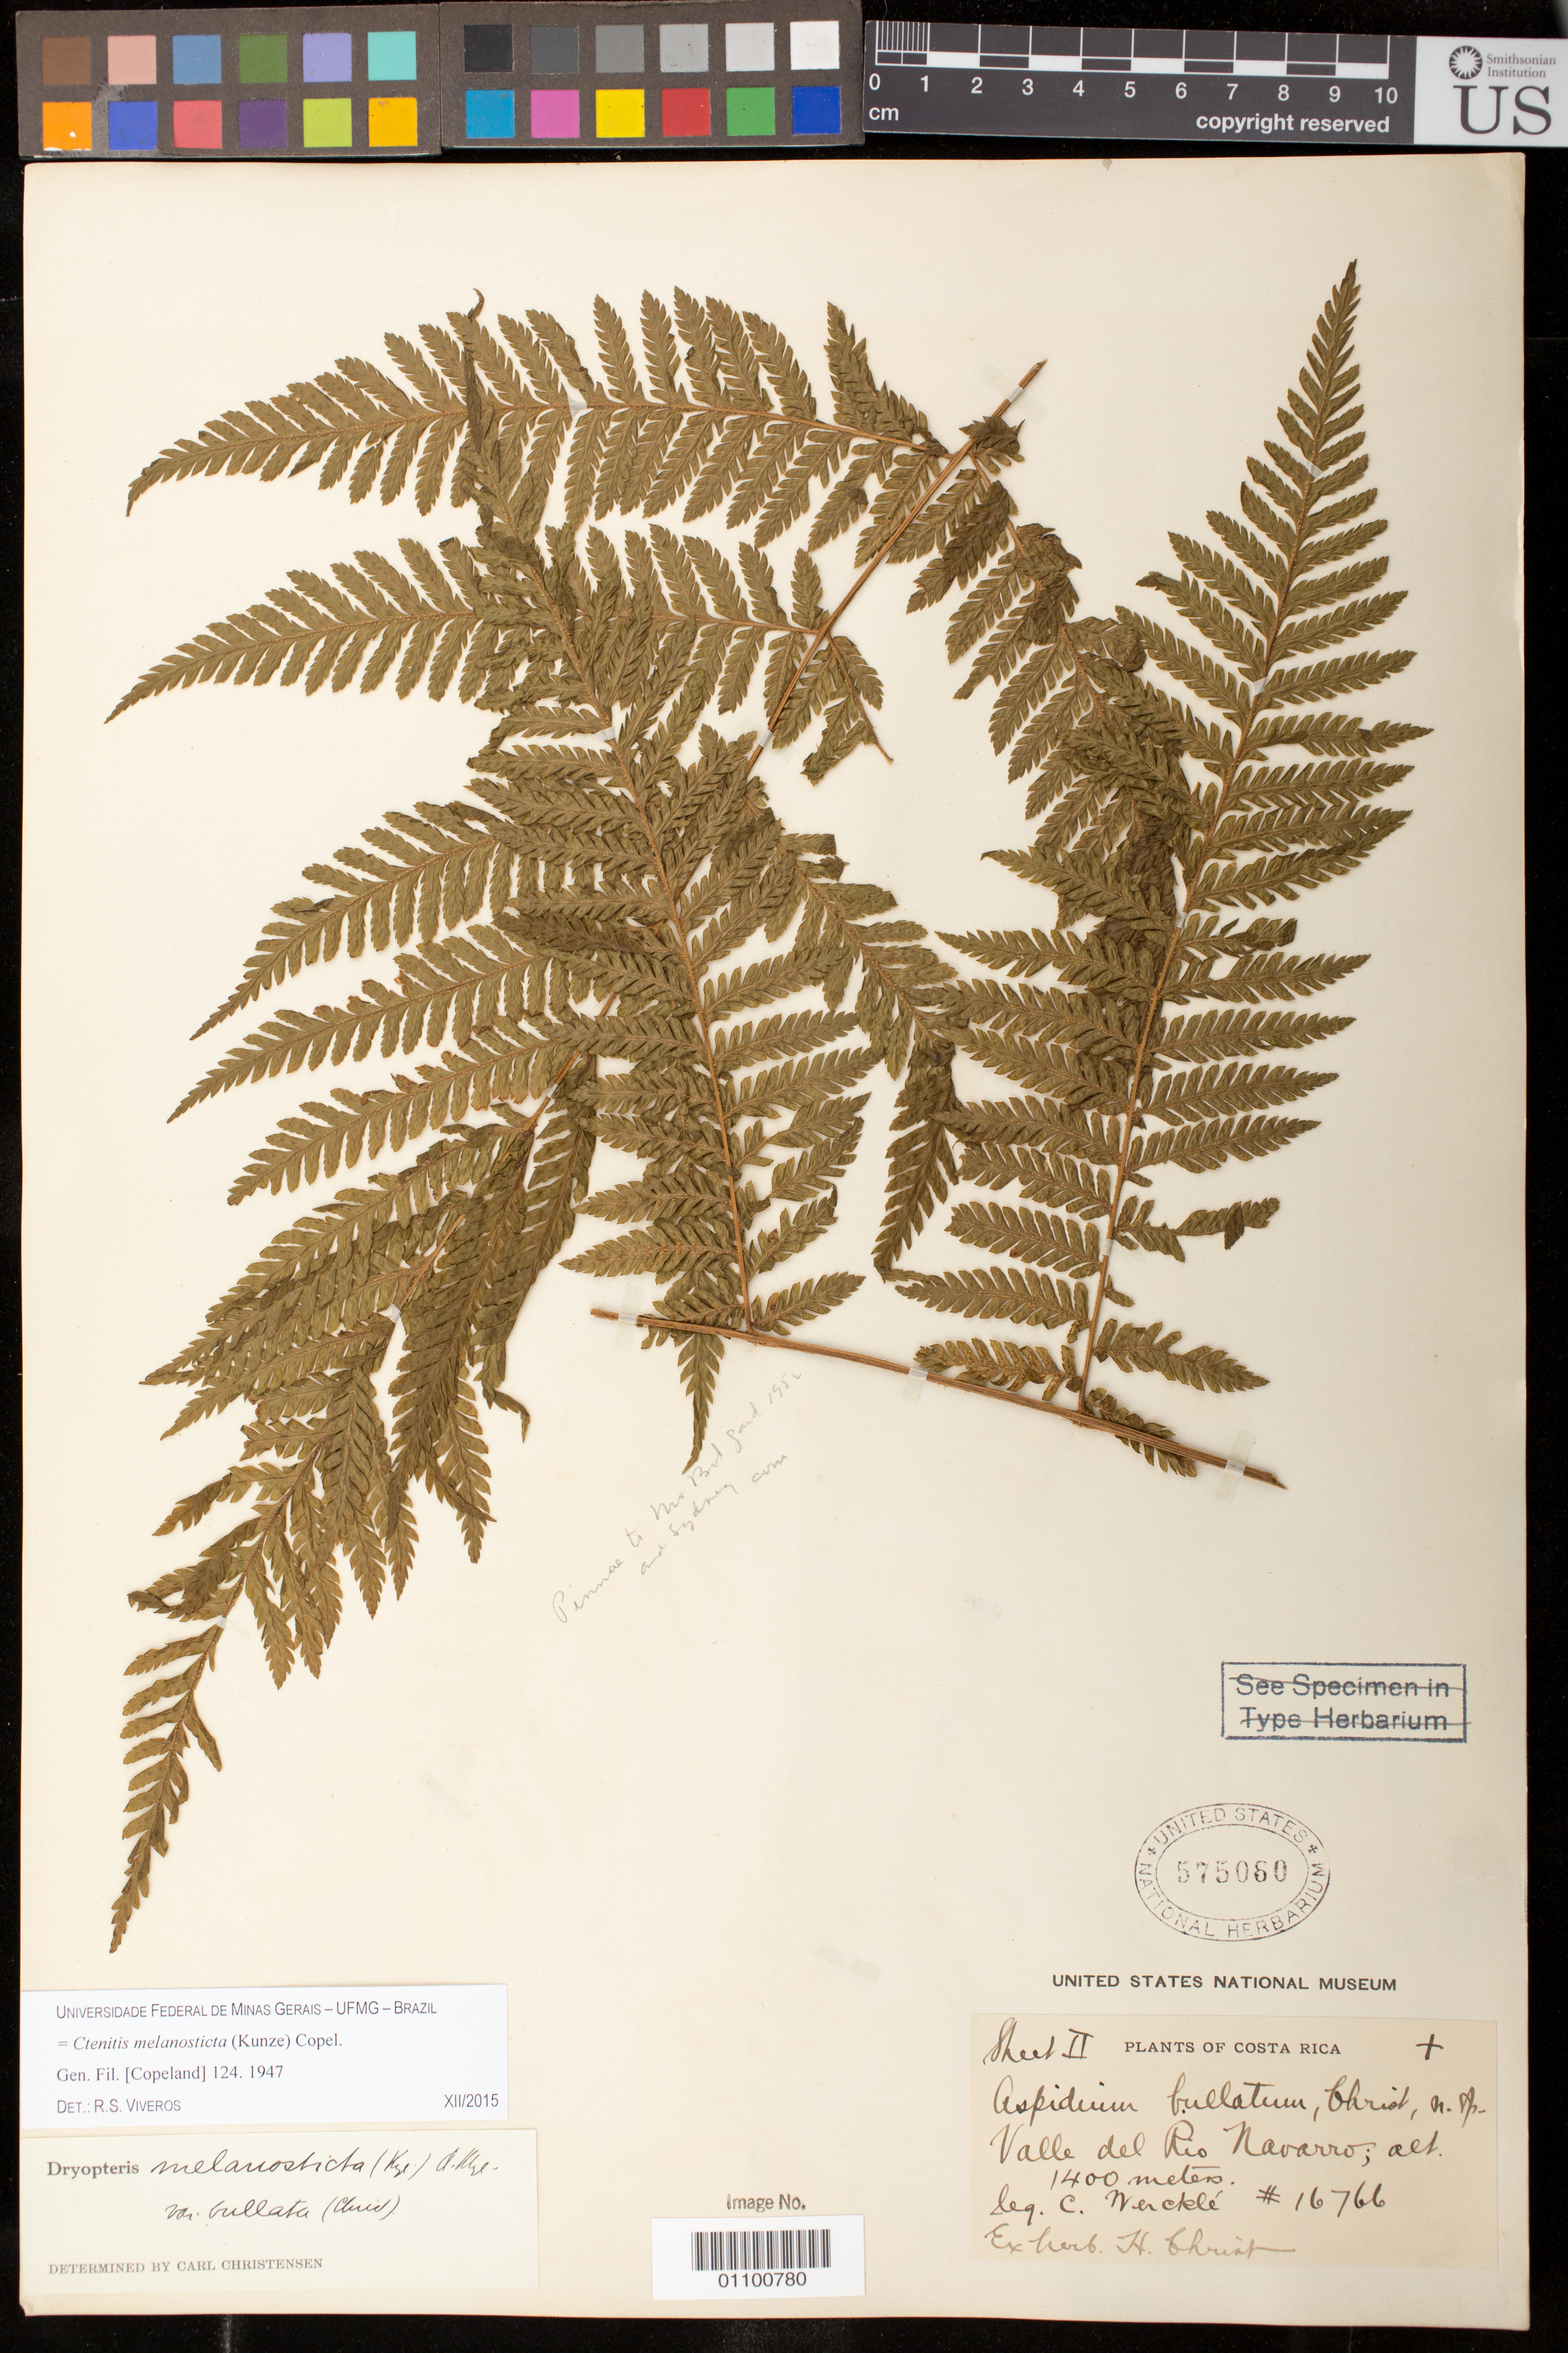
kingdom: Plantae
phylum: Tracheophyta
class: Polypodiopsida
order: Polypodiales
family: Tectariaceae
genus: Aspidium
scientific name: Aspidium bullatum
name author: Christ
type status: Isosyntype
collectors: C. C Wercklé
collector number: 16766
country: Costa Rica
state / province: Cartago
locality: Valle del Rio Navarro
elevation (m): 1400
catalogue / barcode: US 575060